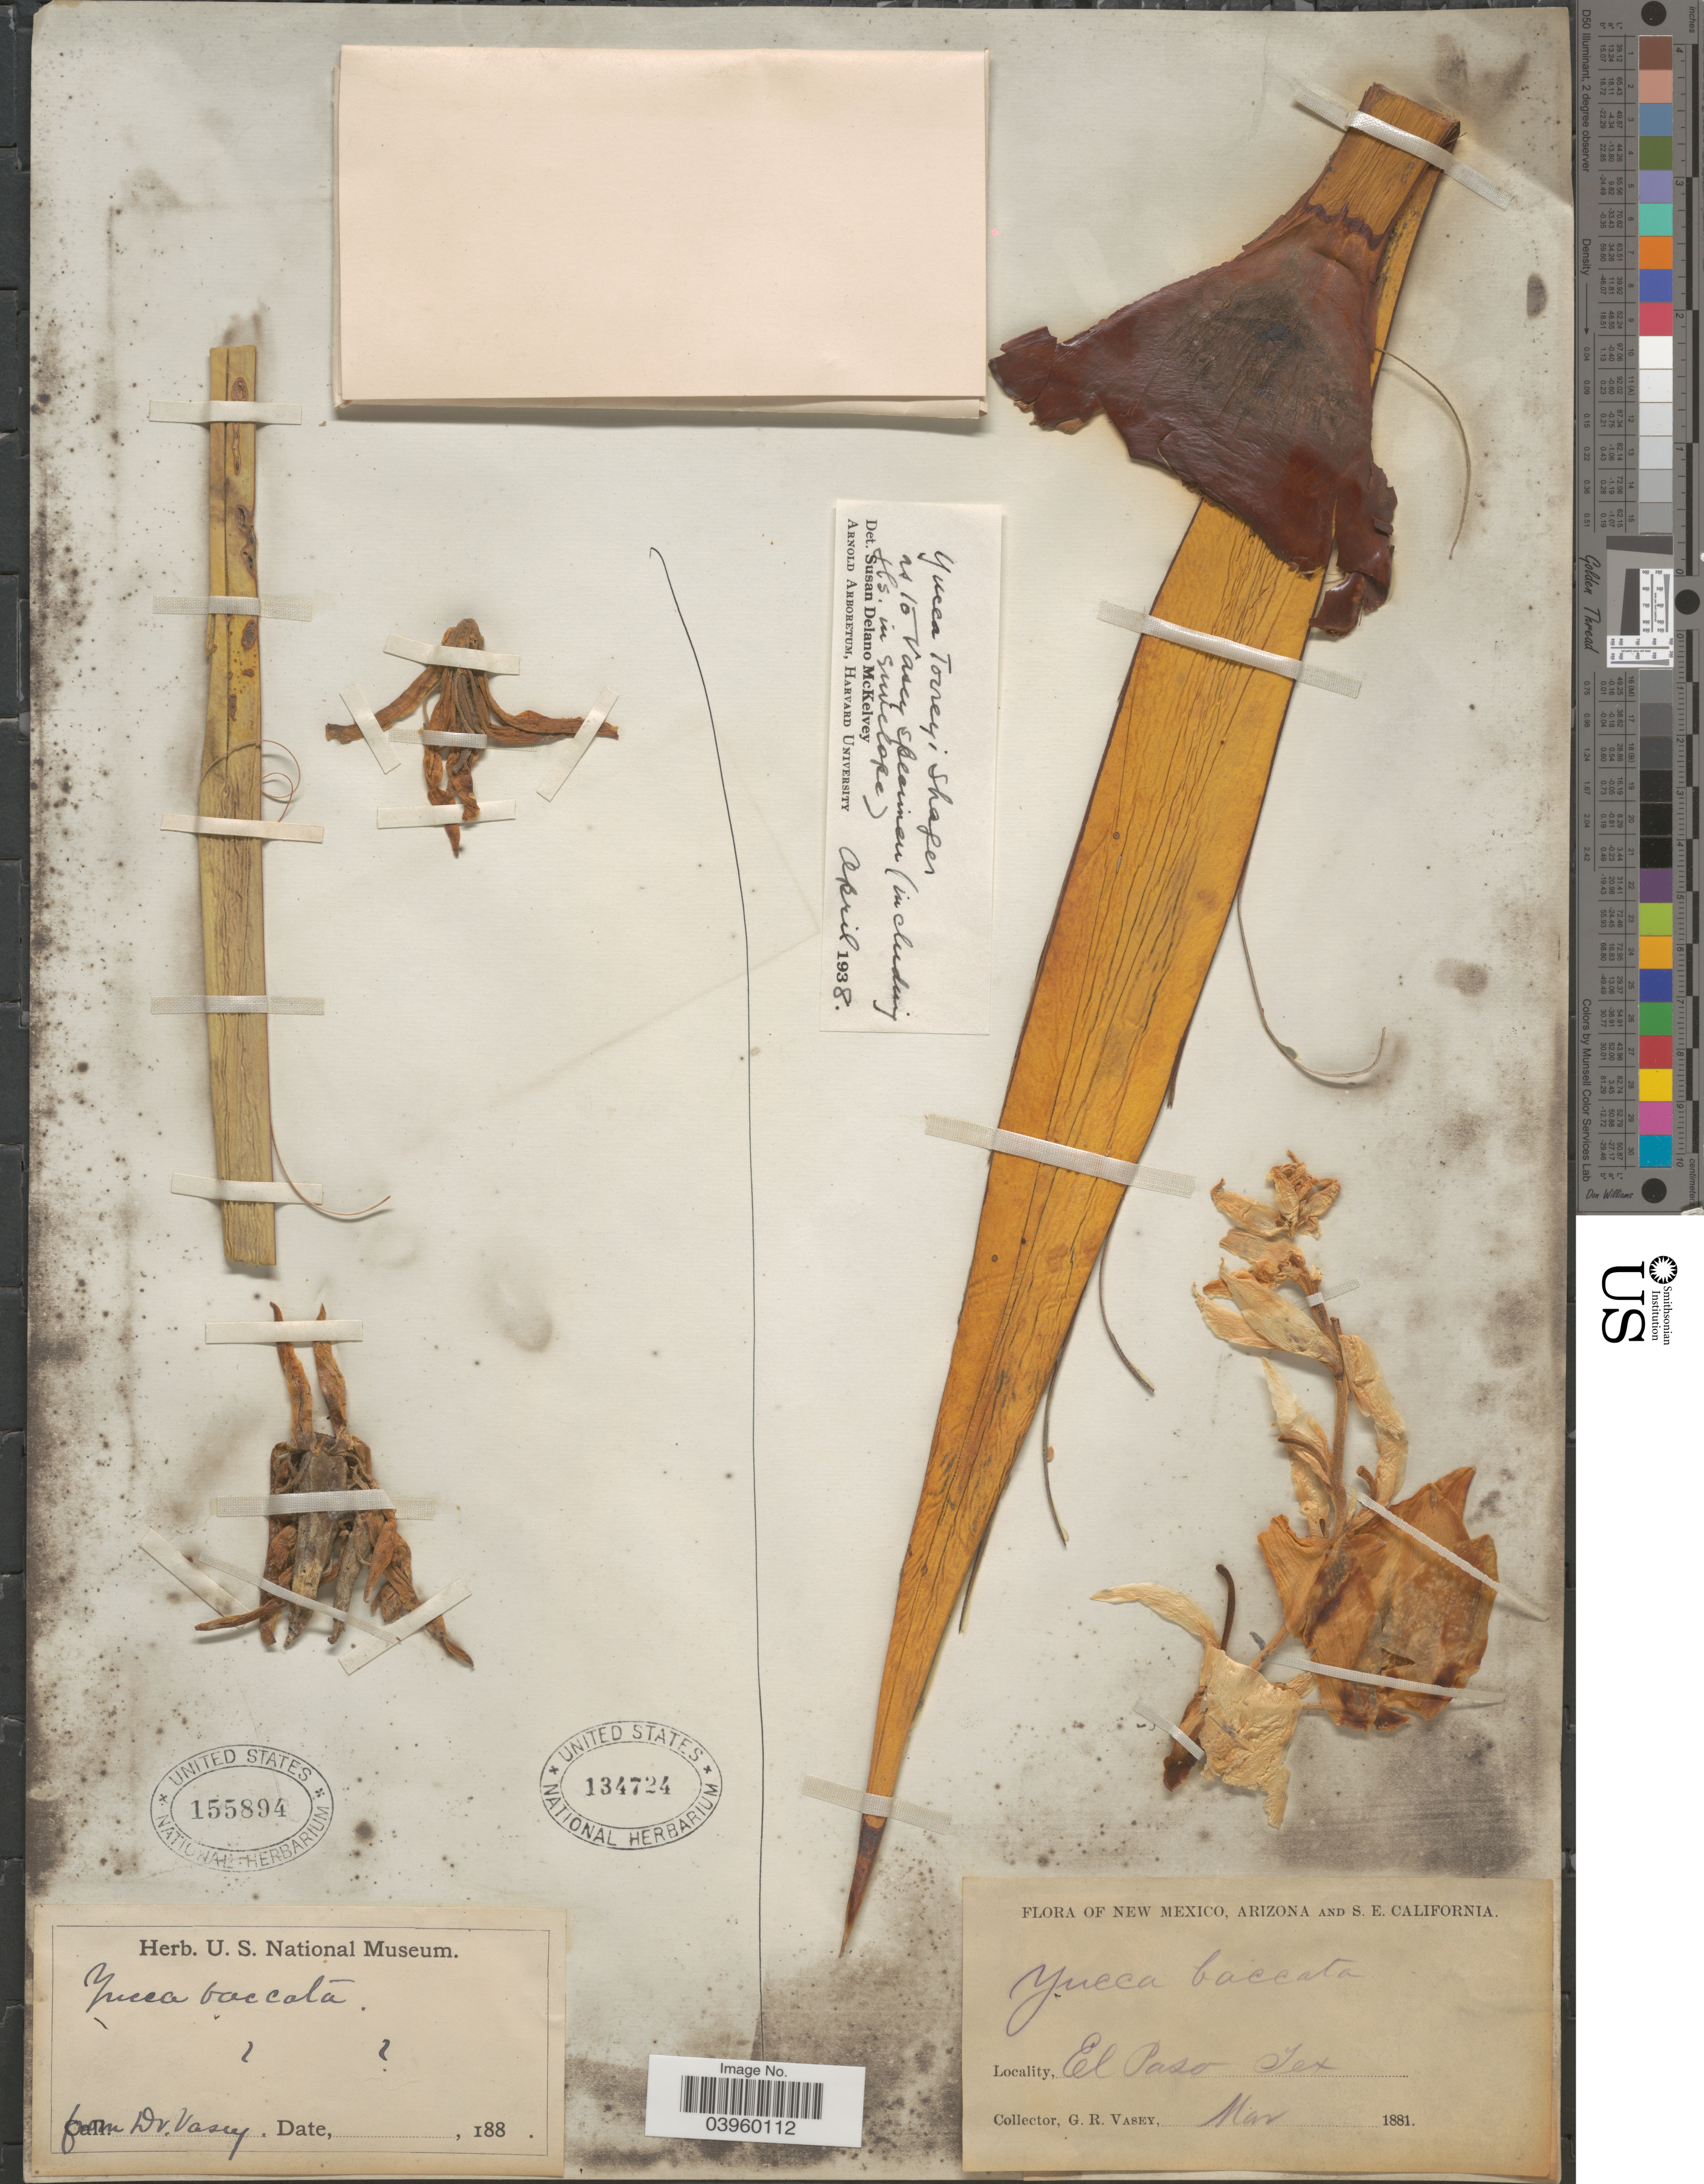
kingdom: Plantae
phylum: Tracheophyta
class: Liliopsida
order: Asparagales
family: Asparagaceae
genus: Yucca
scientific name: Yucca torreyi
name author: Shafer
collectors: Vasey, --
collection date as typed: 188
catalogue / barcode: US 155894-2